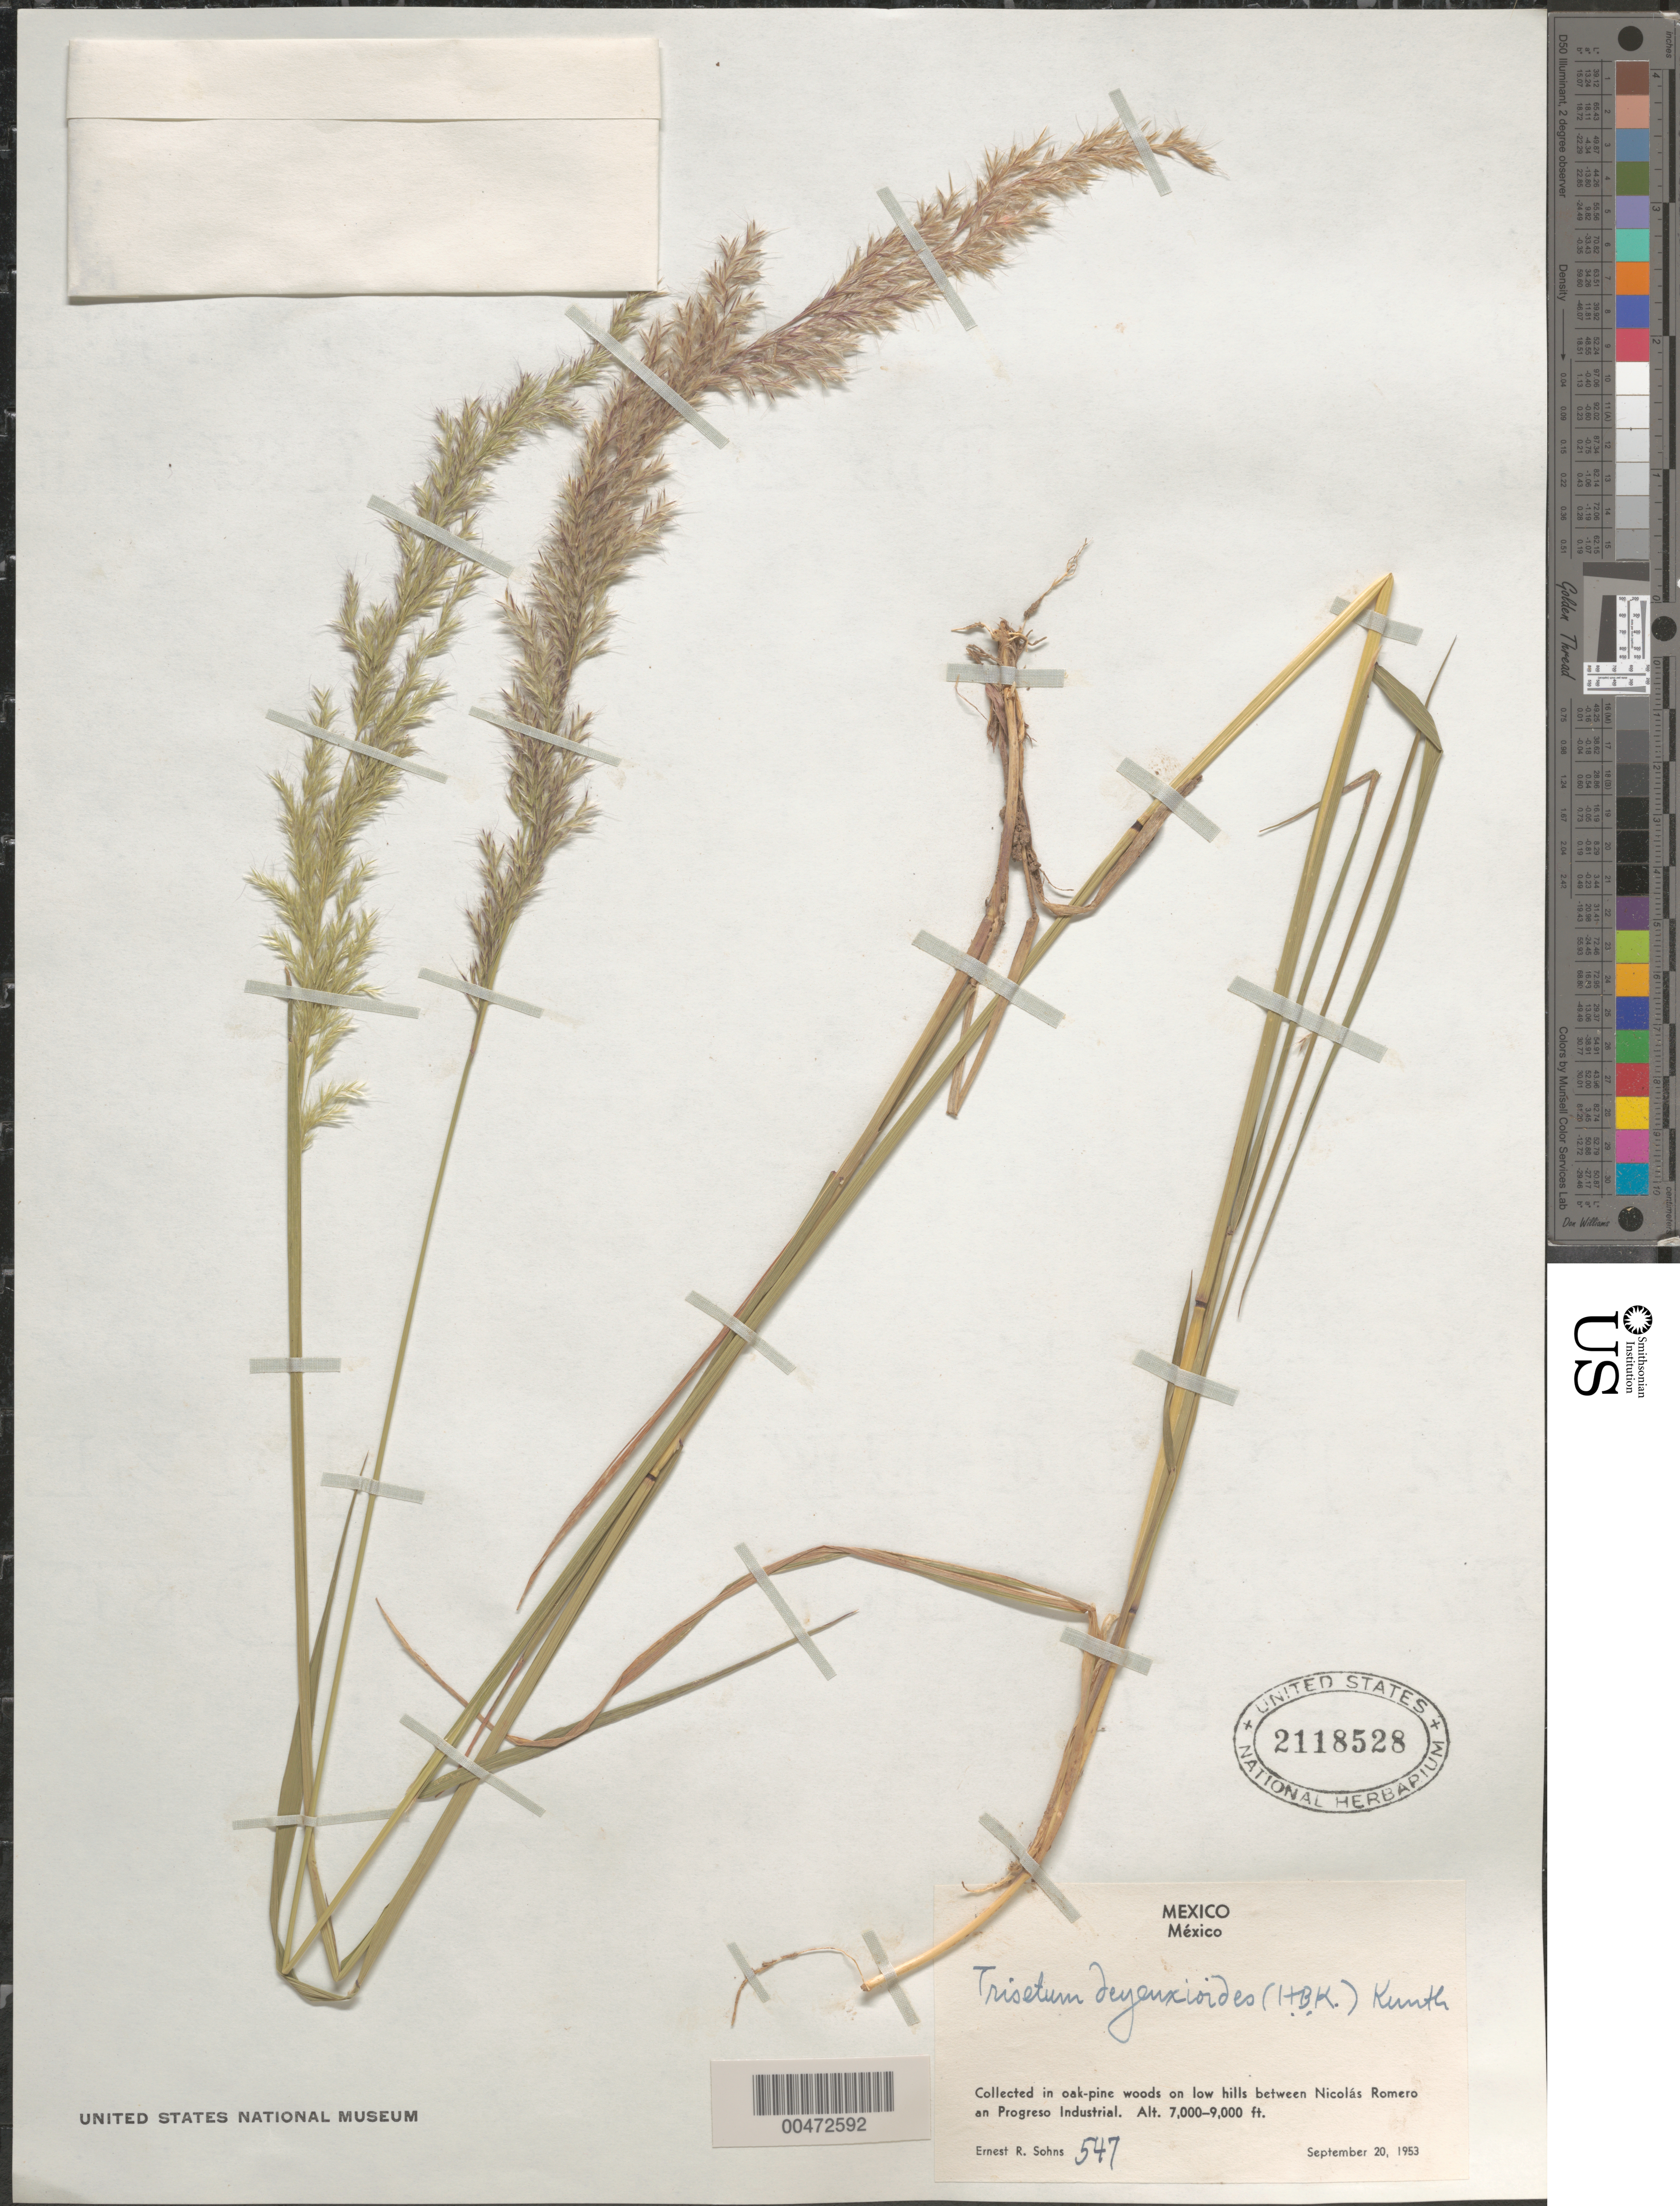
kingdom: Plantae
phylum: Tracheophyta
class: Liliopsida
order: Poales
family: Poaceae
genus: Trisetum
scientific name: Trisetum deyeuxioides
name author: (Kunth) Kunth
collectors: E. R. Sohns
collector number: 547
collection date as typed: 20 Sep 1953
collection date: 1953-09-20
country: Mexico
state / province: México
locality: Between Nicolás Romero & Progreso Industrial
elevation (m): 2134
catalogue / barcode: US 2118528